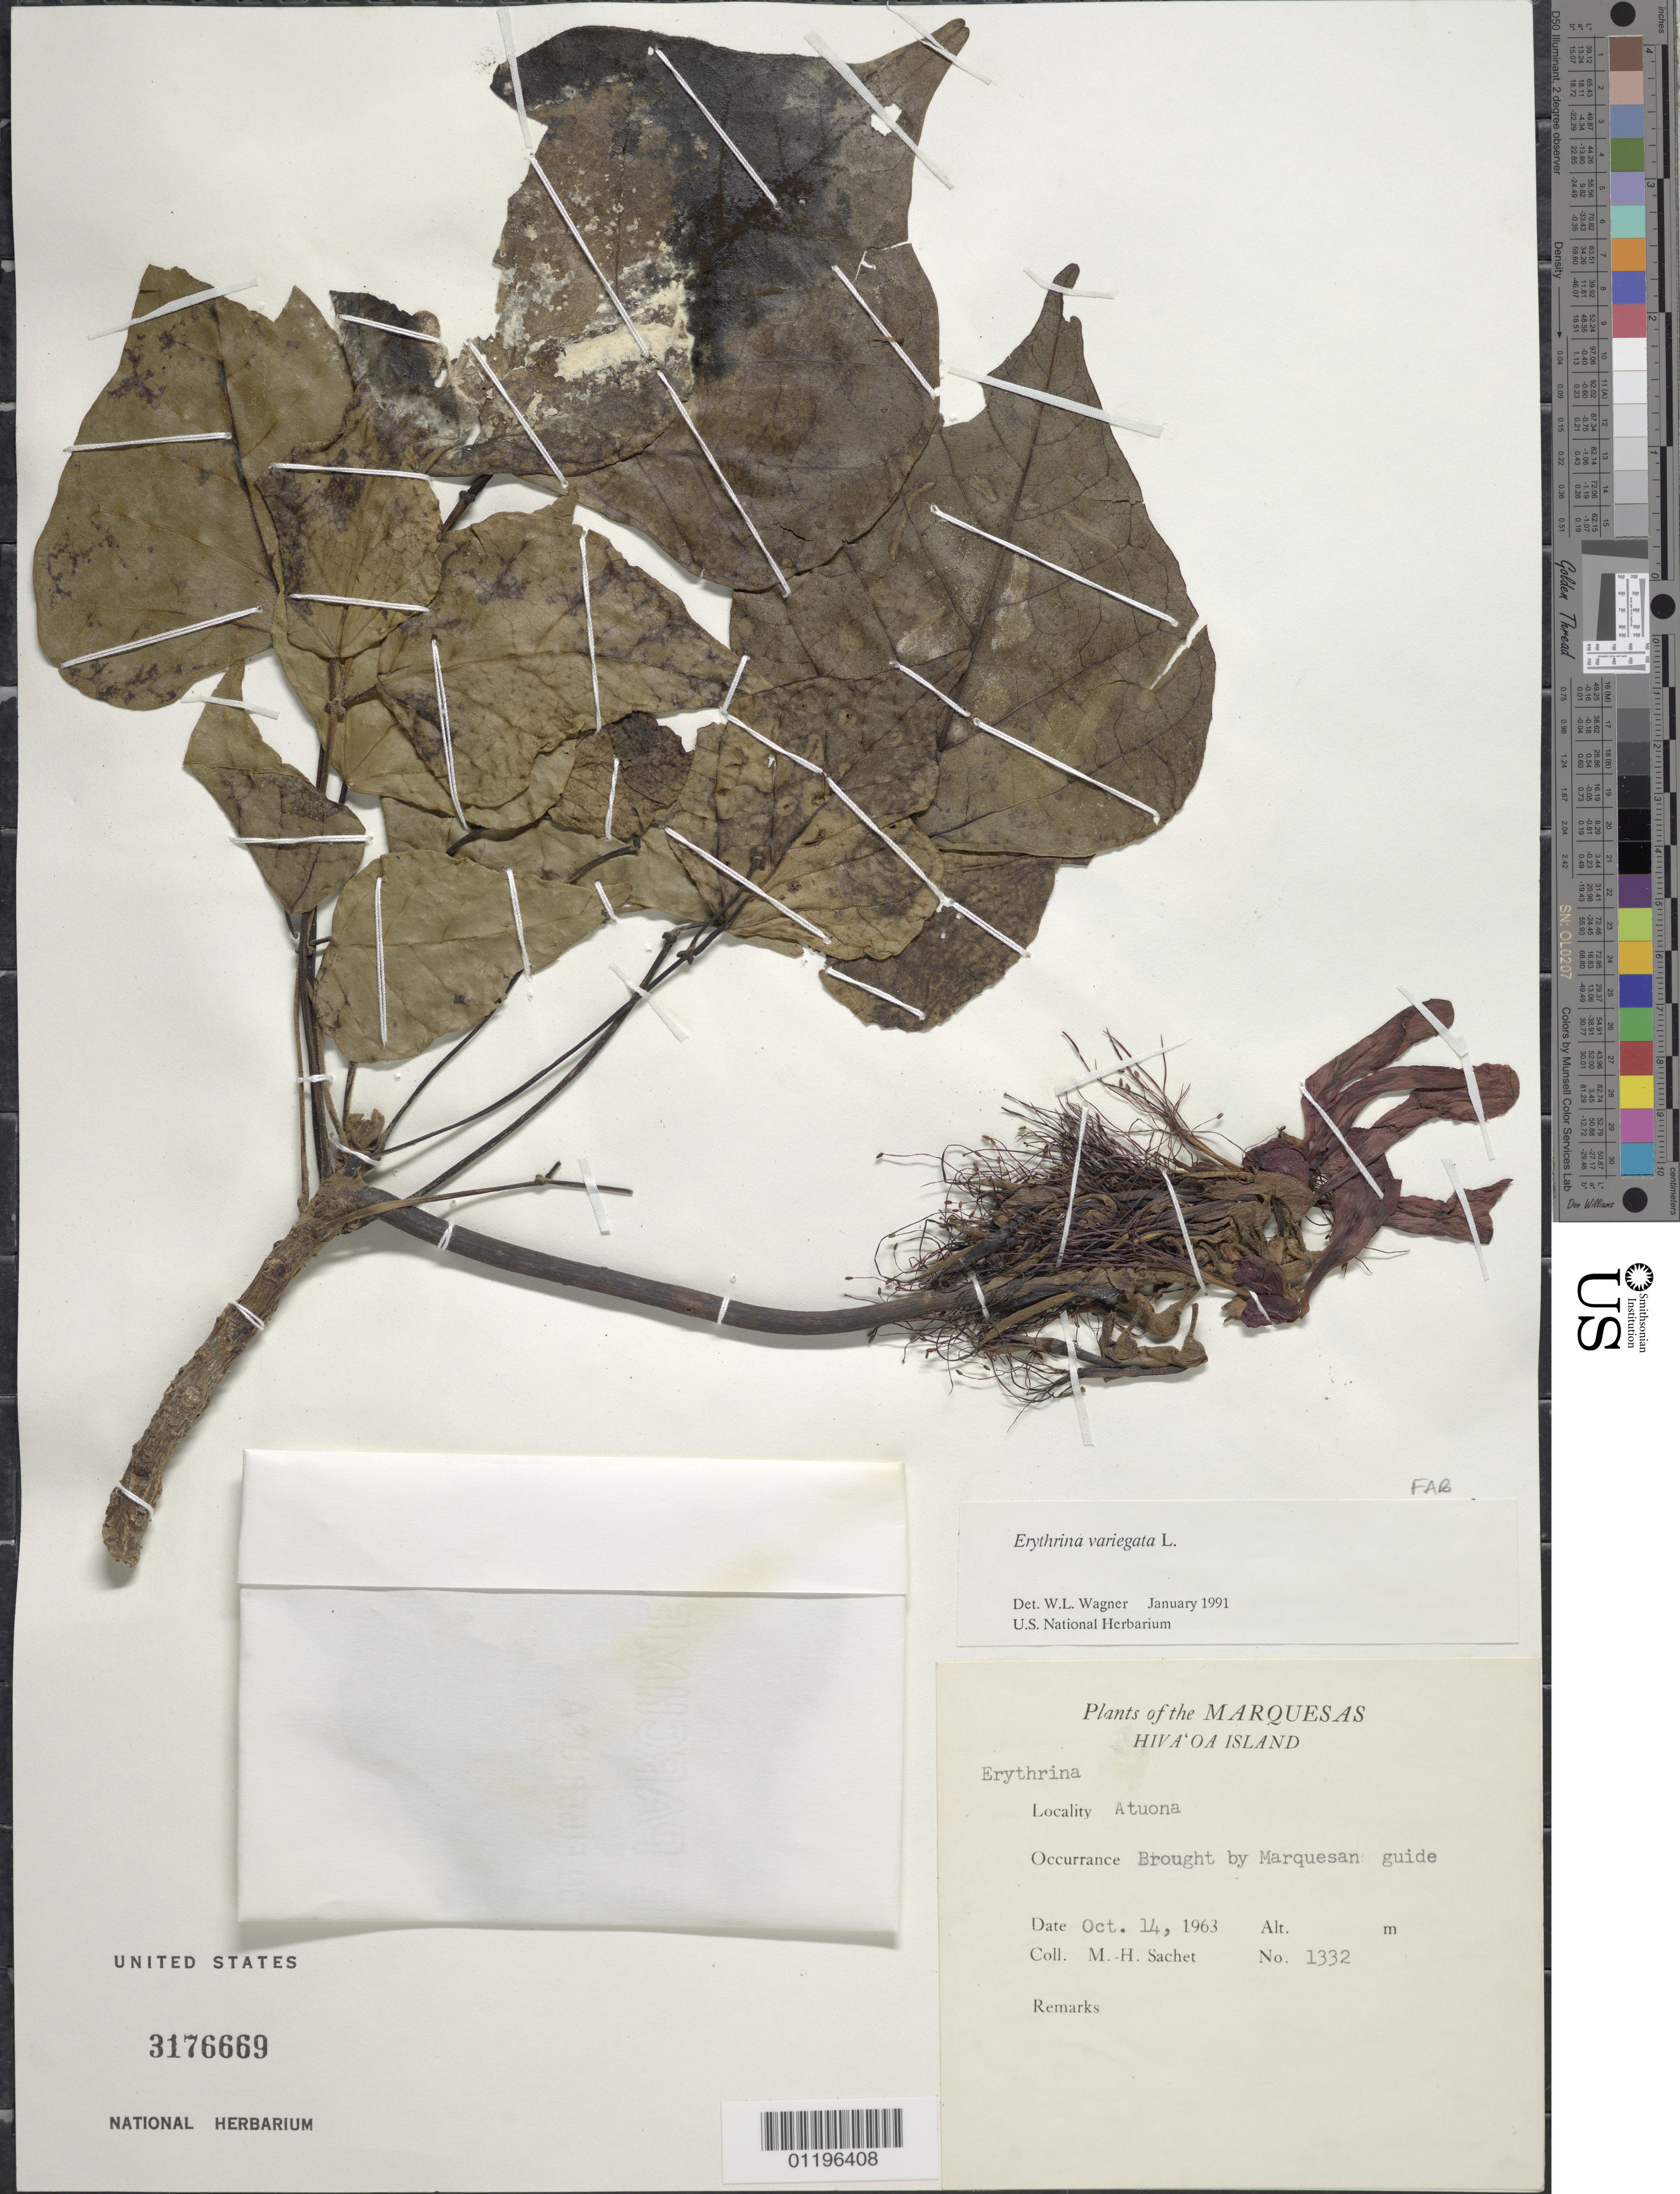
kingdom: Plantae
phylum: Tracheophyta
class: Magnoliopsida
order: Fabales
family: Fabaceae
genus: Erythrina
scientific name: Erythrina variegata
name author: L.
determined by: Wagner, W. L., (BOT), Smithsonian Institution - National Museum of Natural History (UNITED STATES)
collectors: M.-H. Sachet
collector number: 1332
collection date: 1963-10-14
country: French Polynesia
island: Hiva Oa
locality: Atuona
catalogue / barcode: US 3176669